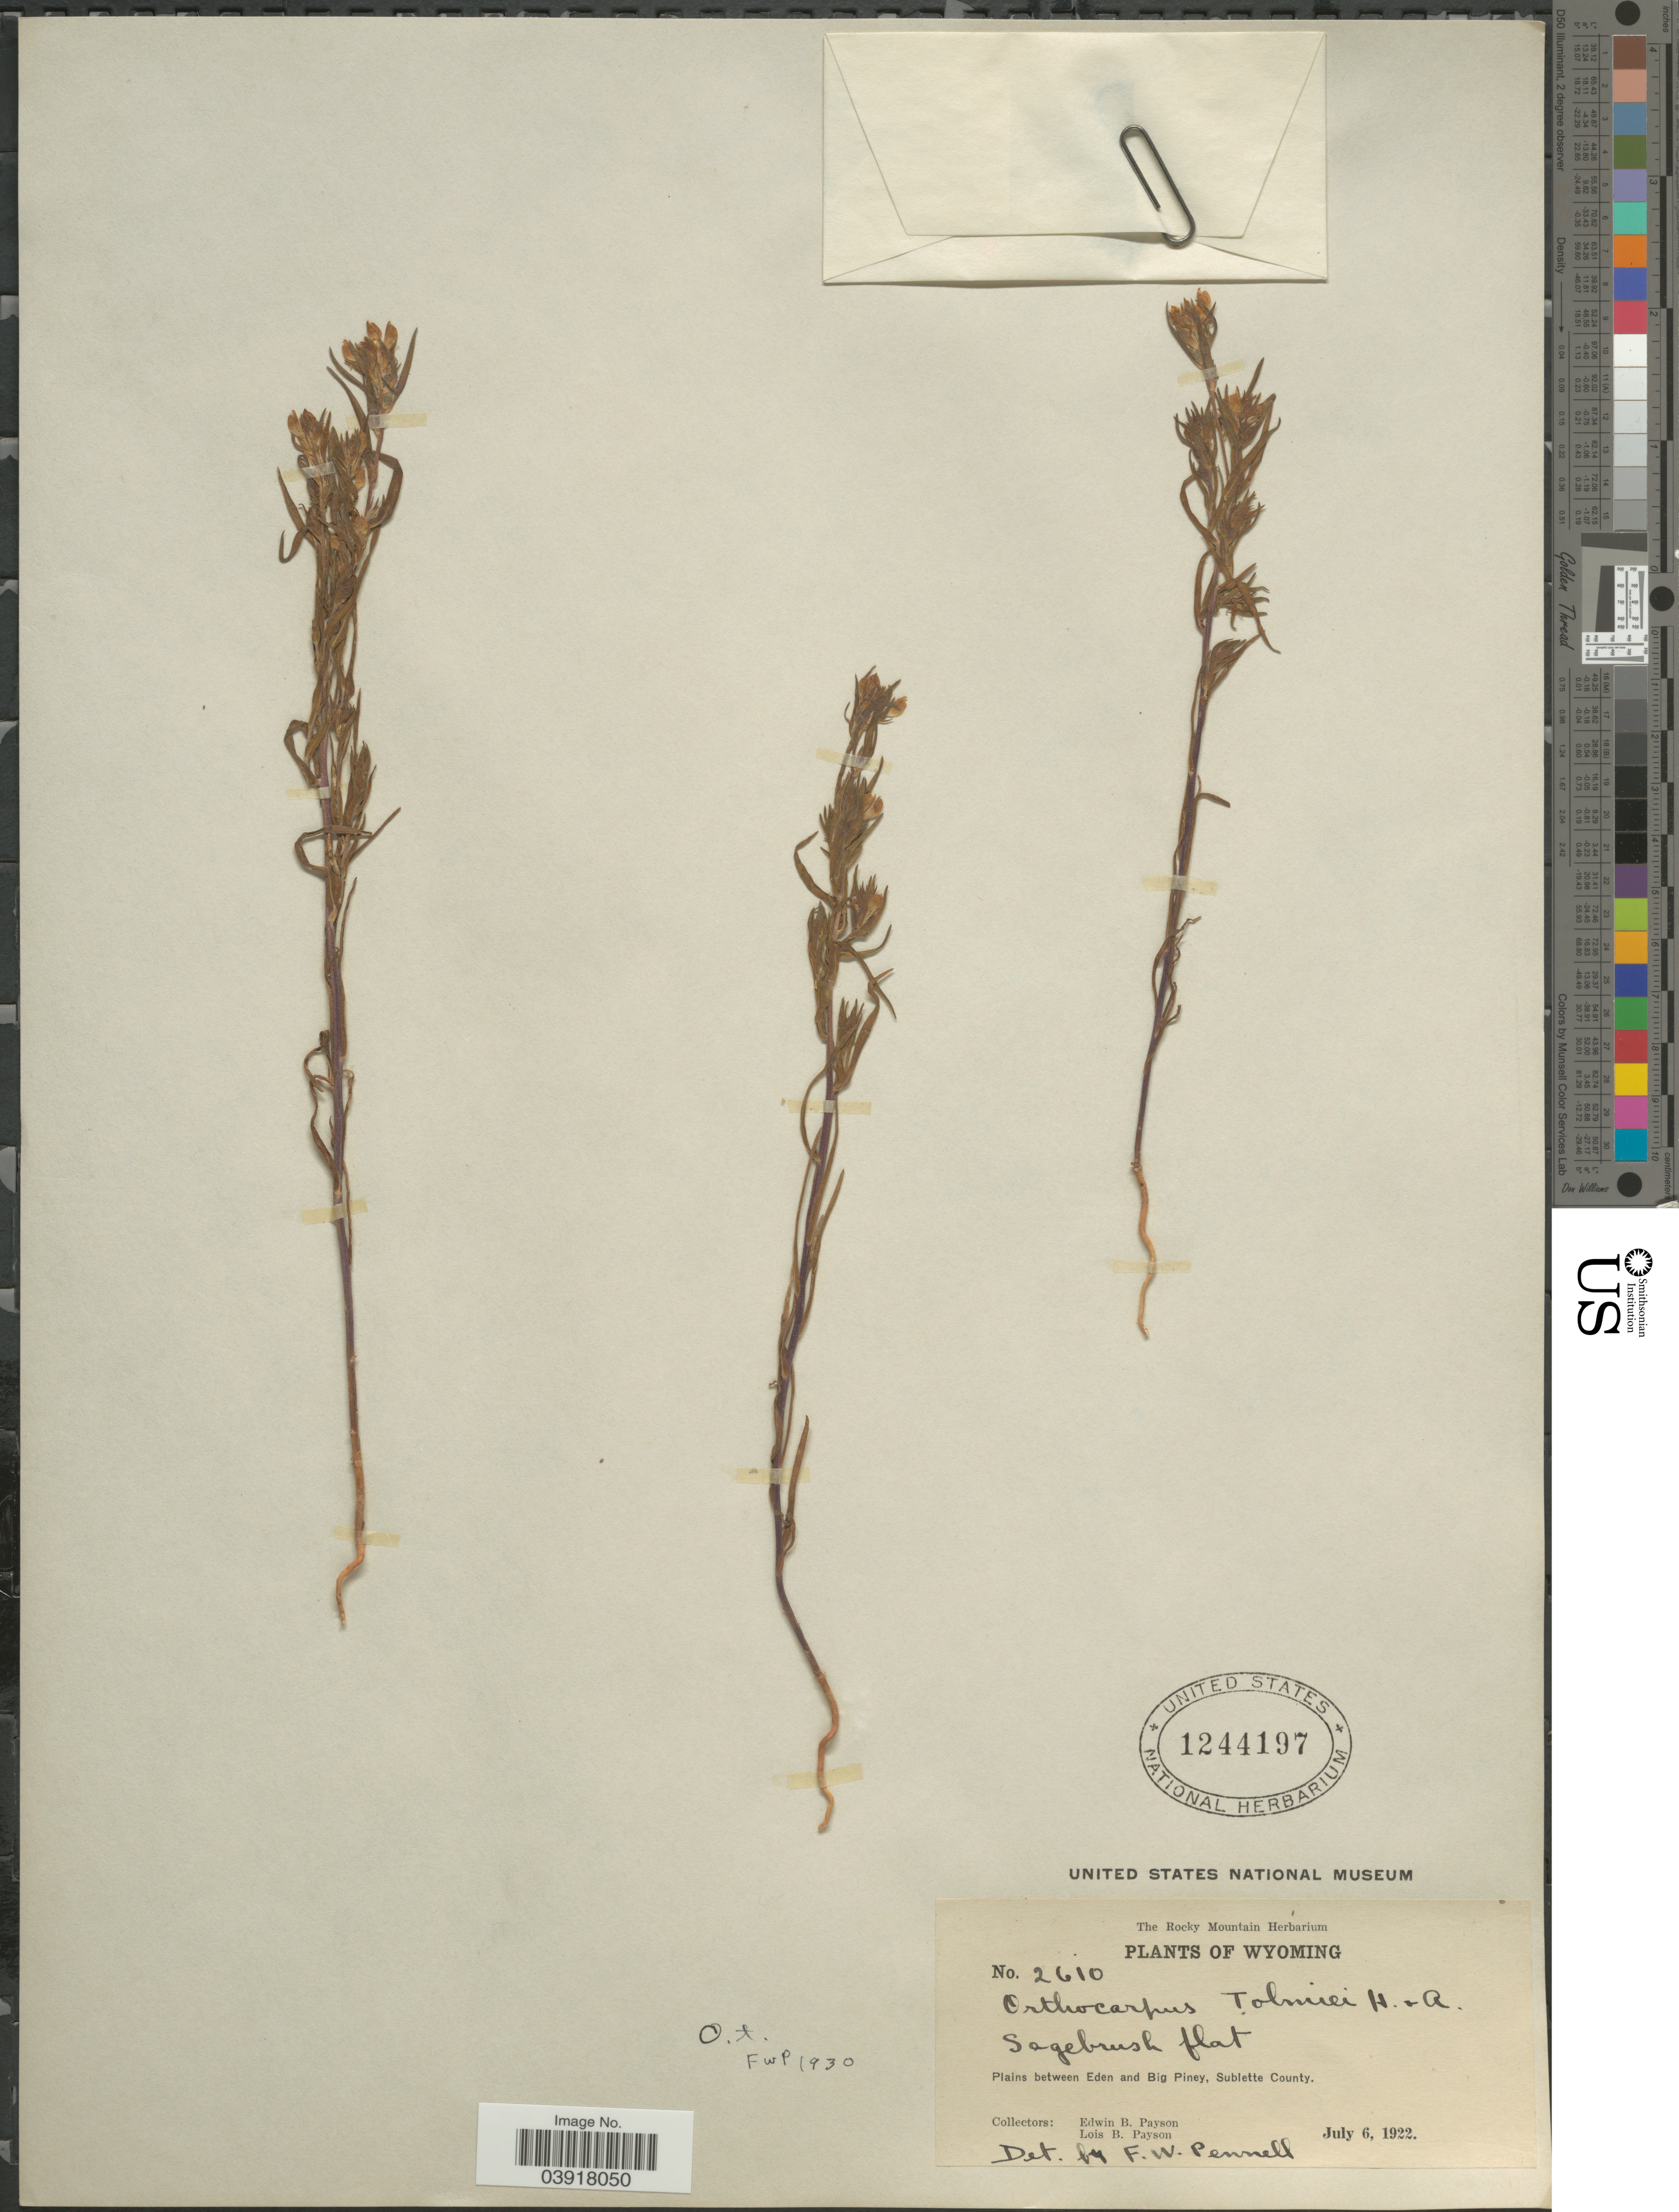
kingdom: Plantae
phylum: Tracheophyta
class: Magnoliopsida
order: Lamiales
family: Orobanchaceae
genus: Orthocarpus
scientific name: Orthocarpus tolmiei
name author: Hook. & Arn.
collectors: E. B. Payson & L. Payson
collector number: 2610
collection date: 1922-07-06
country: United States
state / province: Wyoming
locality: Plains between Eden and Big Piney, Sublette County.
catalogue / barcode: US 1244197